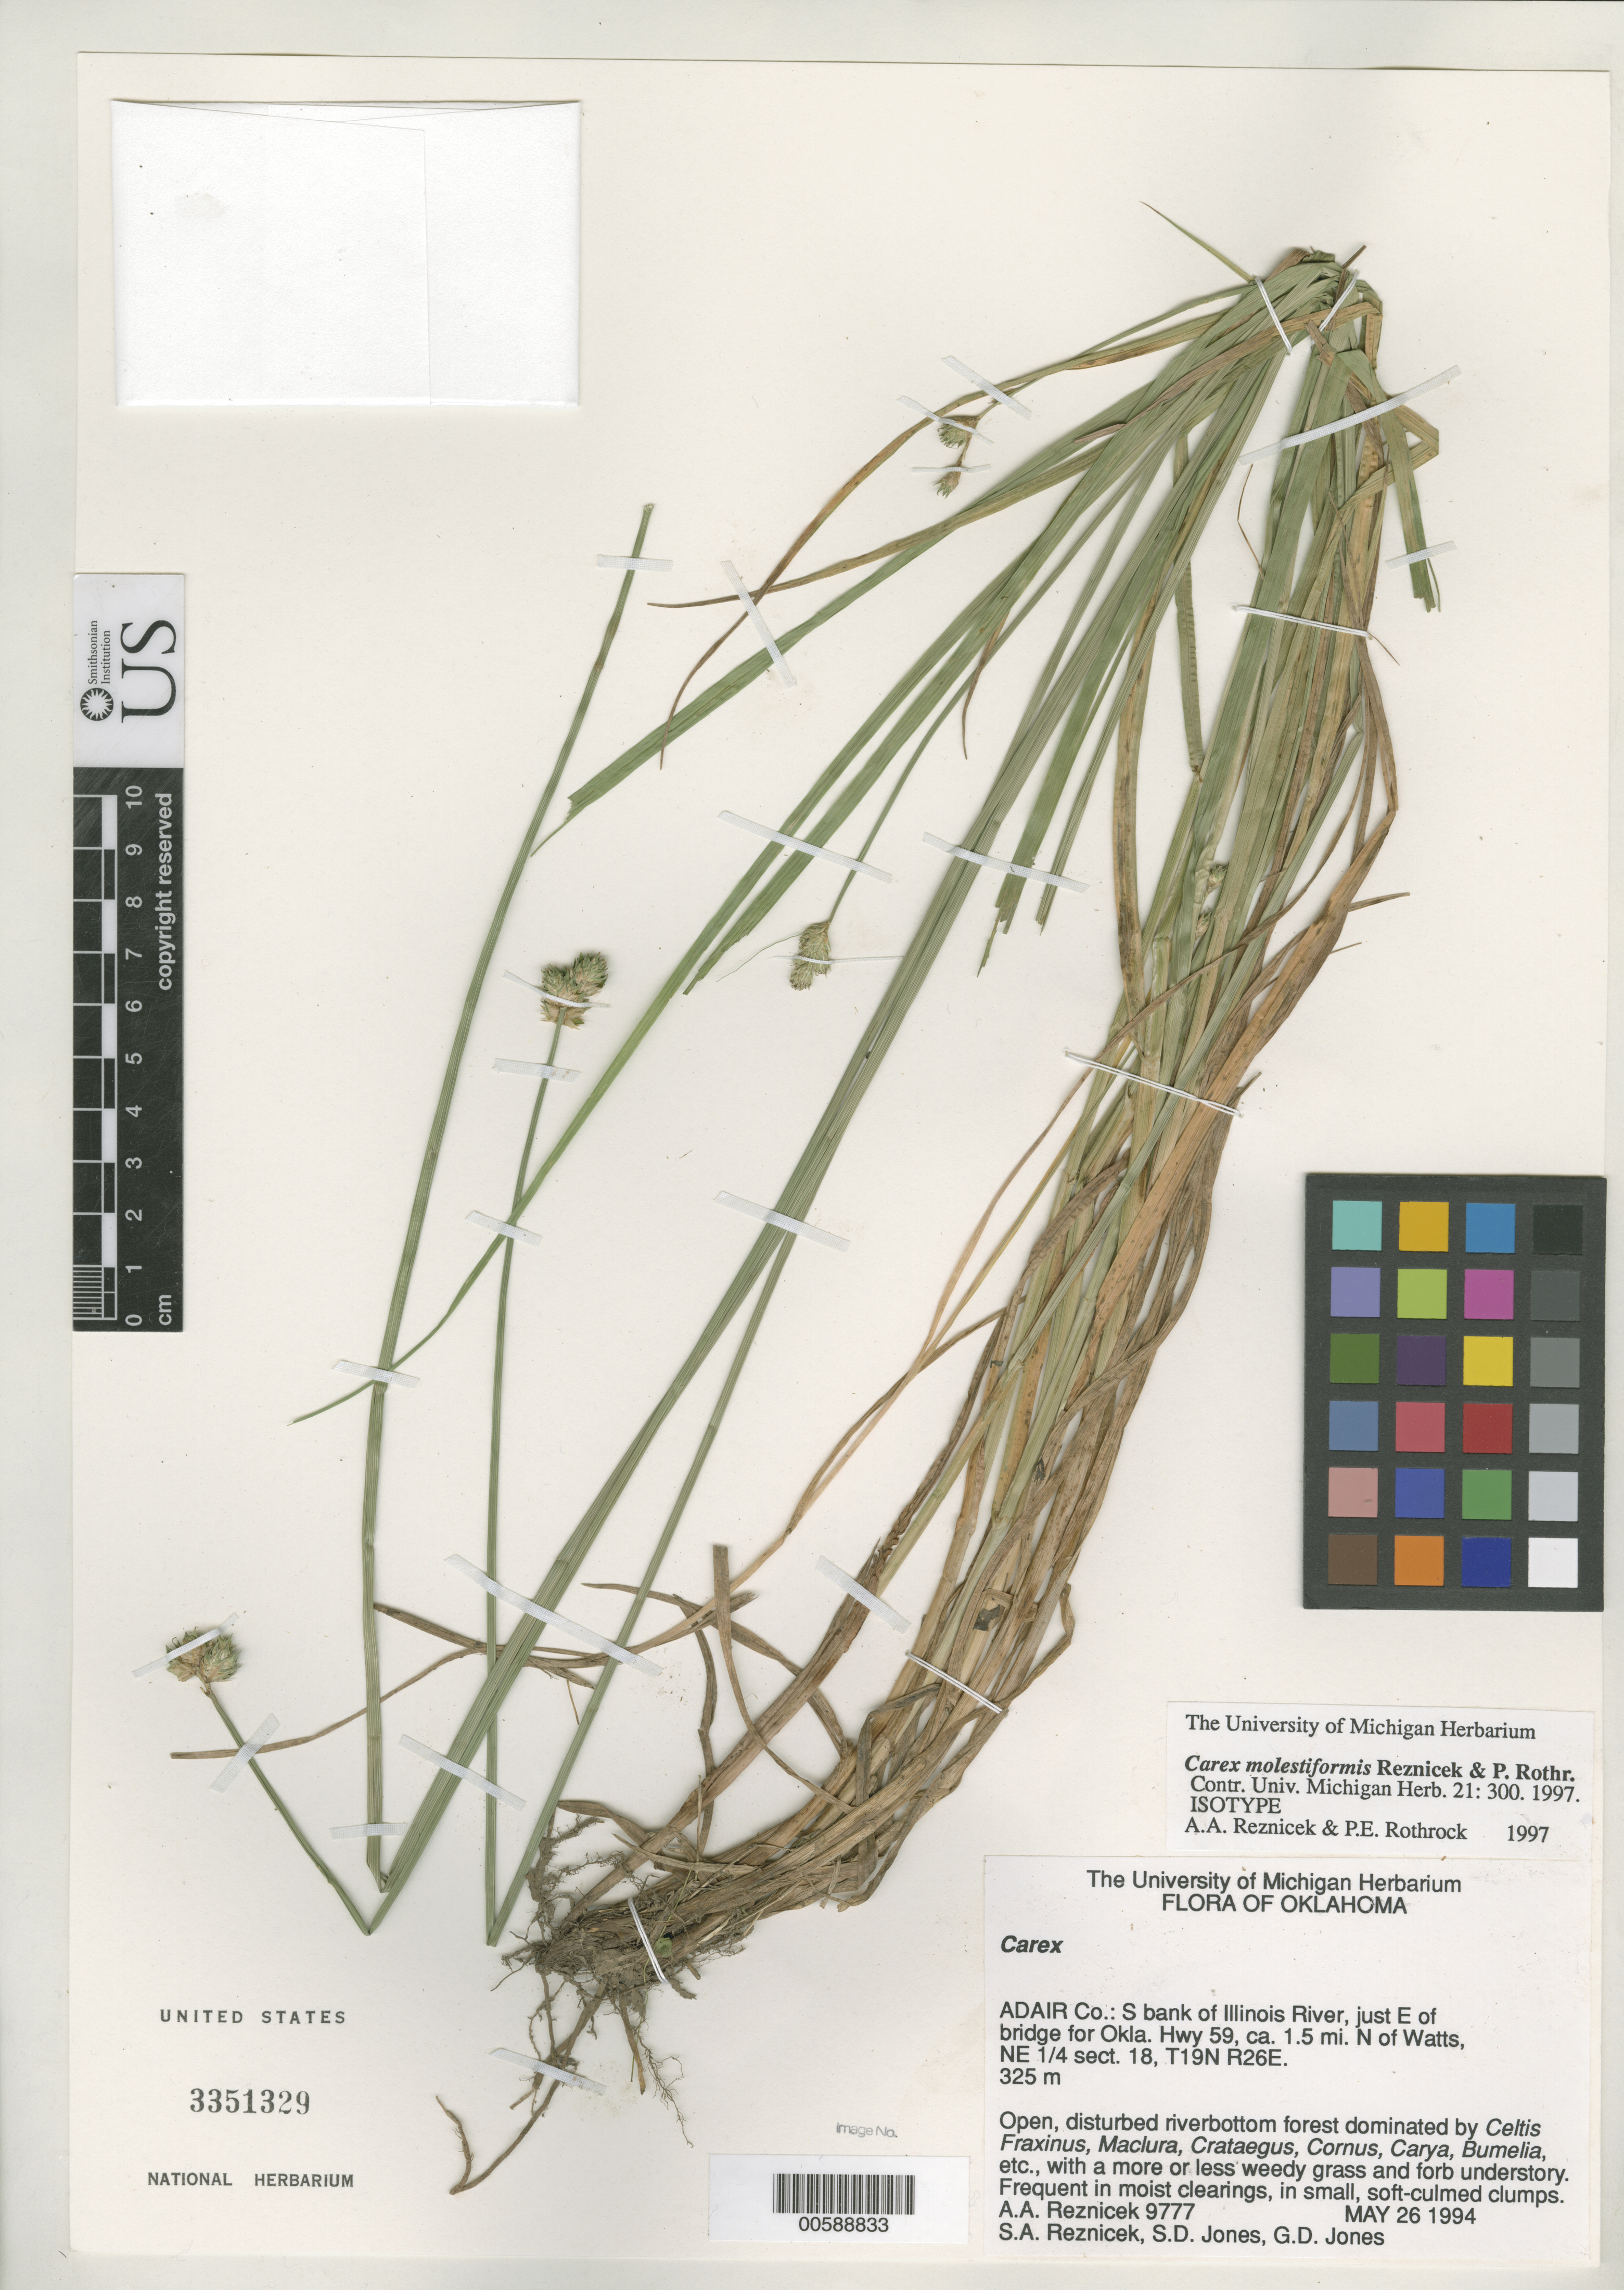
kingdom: Plantae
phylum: Tracheophyta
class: Liliopsida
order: Poales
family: Cyperaceae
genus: Carex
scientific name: Carex molestiformis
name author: Reznicek & P. Rothr.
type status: Isotype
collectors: A. A. Reznicek, S. A. Reznicek, S. D. Jones & G. D. Jones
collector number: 9777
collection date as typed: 26 May 1994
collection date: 1994-05-26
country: United States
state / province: Oklahoma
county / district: Adair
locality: S bank of Illinois River, just E of bridge of Oklahoma hwy 59, ca. 1.5 mi N of Watts, ne 1/4 sect. 18, T19n, r26e.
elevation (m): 325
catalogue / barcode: US 3351329